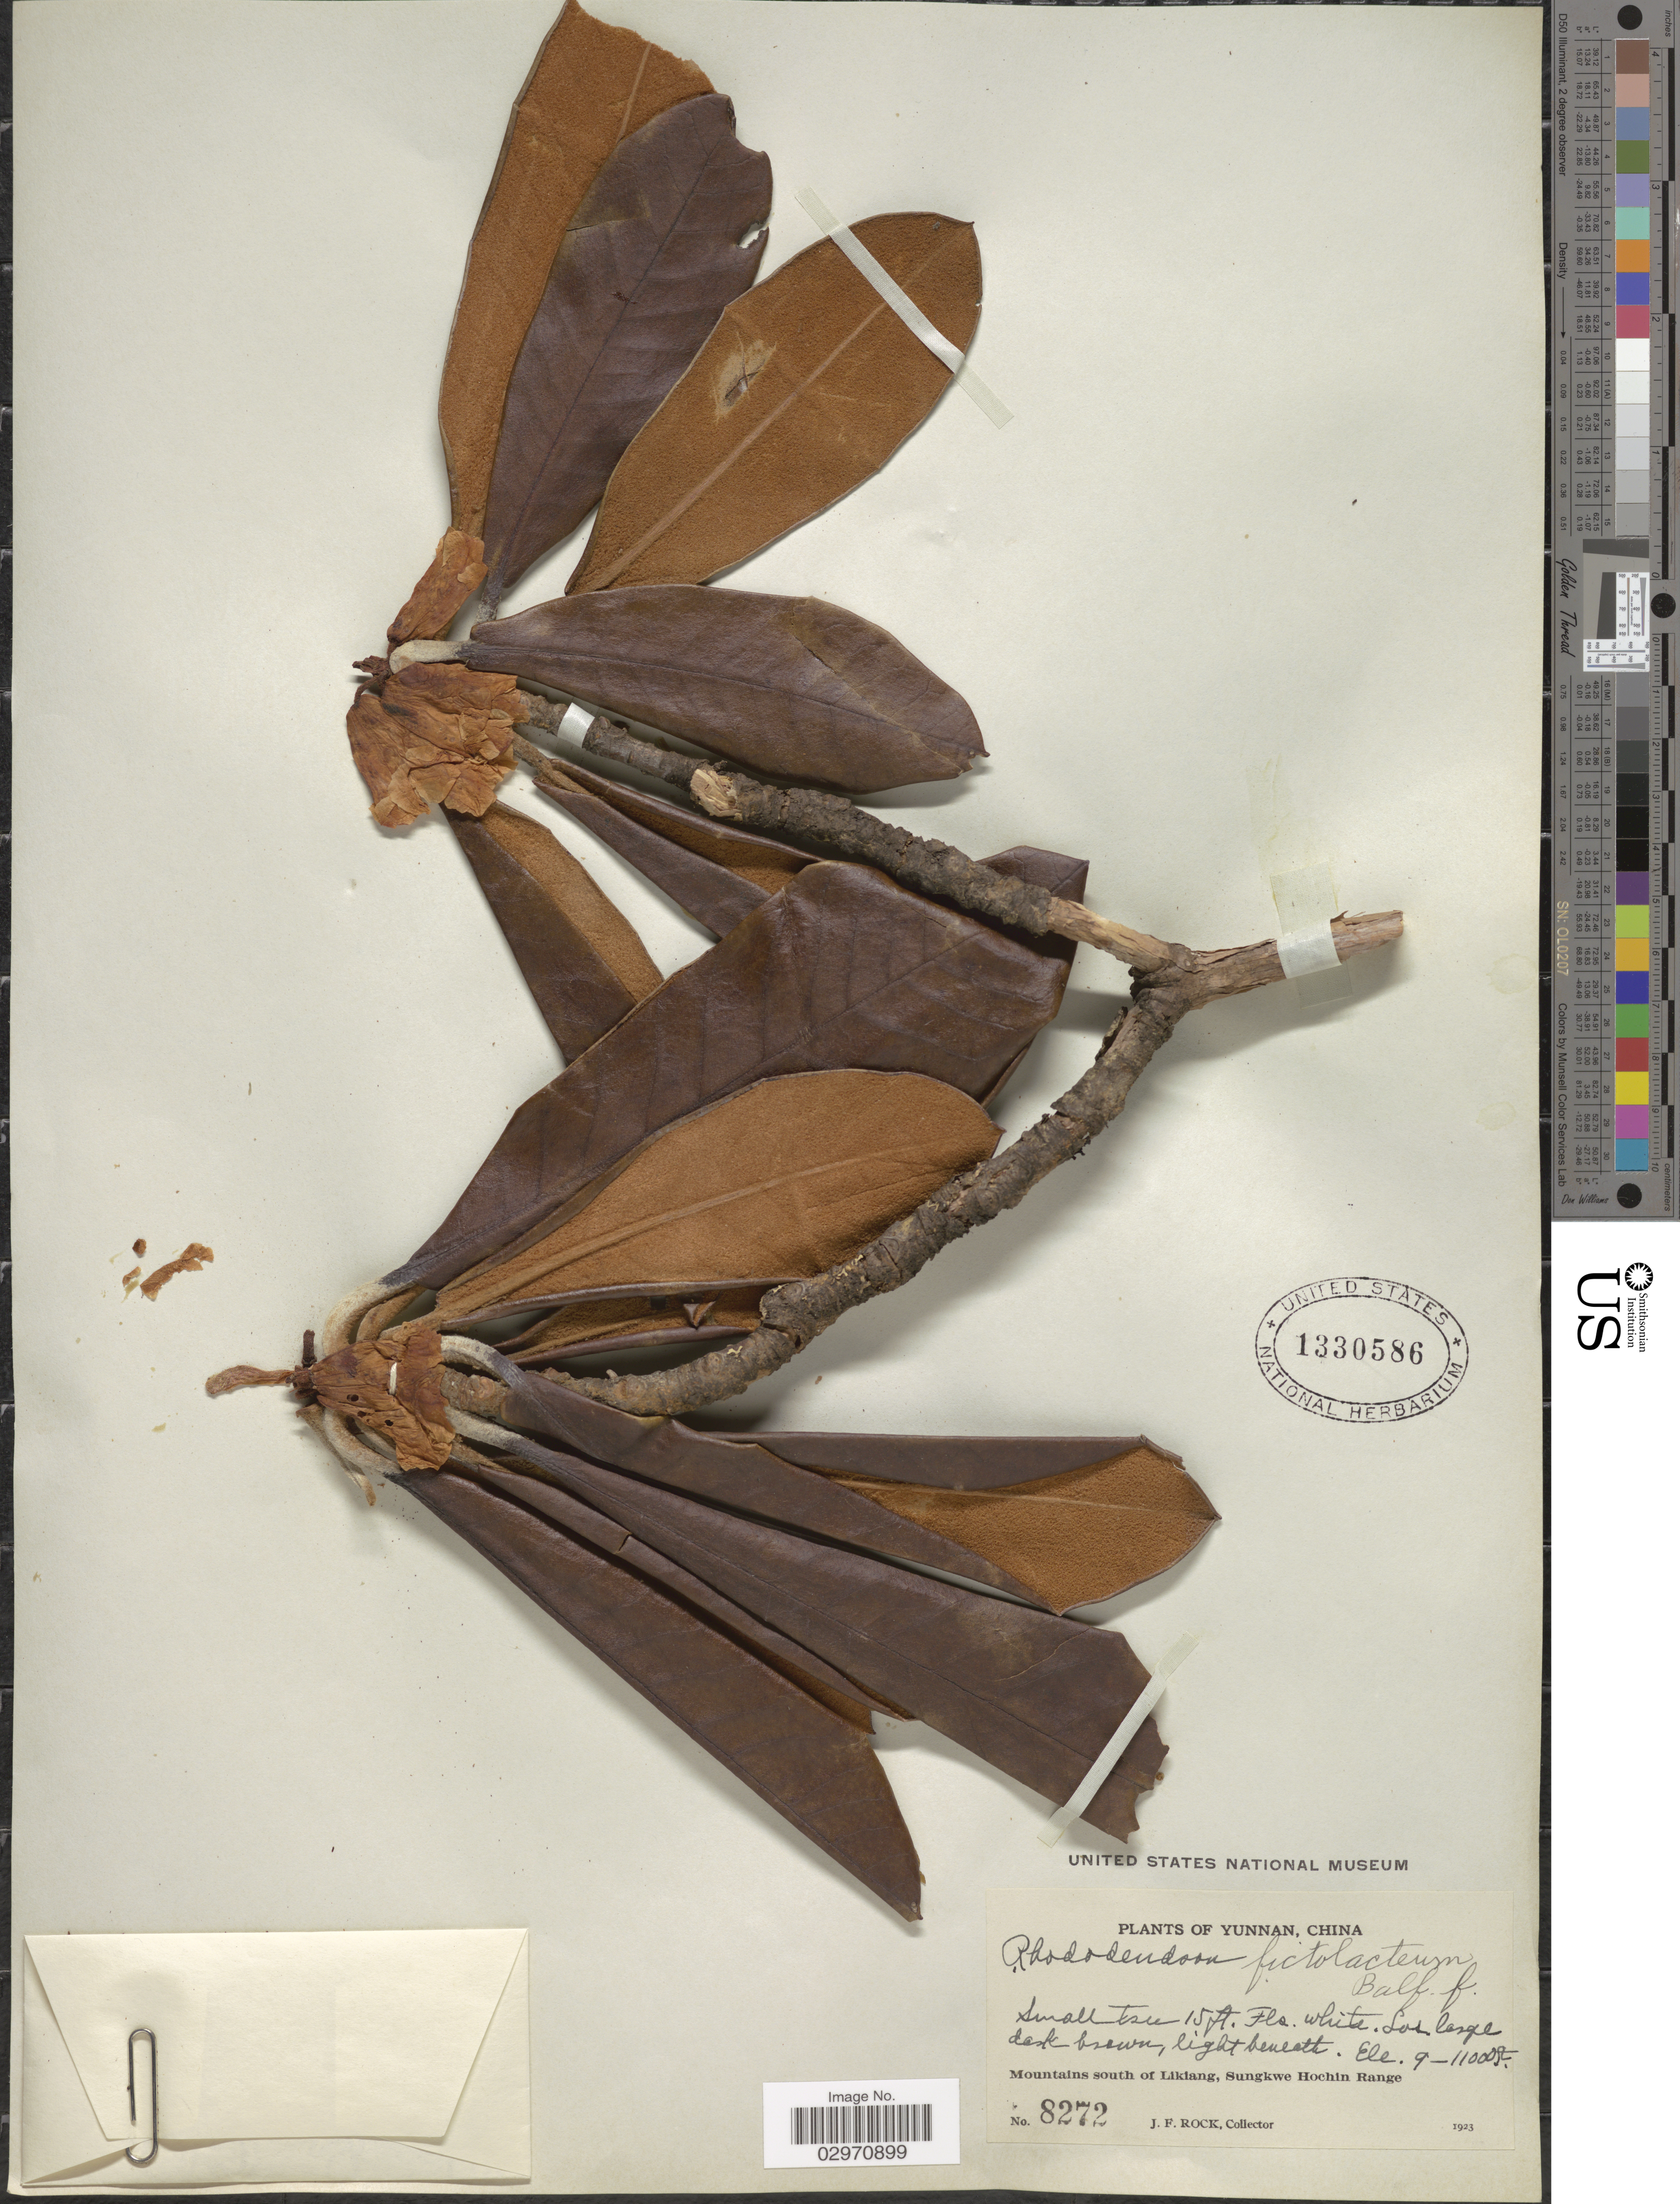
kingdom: Plantae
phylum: Tracheophyta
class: Magnoliopsida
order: Ericales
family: Ericaceae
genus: Rhododendron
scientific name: Rhododendron fictolacteum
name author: Balf. f.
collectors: J. Rock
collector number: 8272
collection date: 1923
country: China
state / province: Yunnan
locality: Mountains south of Likiang, Sungkwe Hochin Range.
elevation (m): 2743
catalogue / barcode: US 1330586